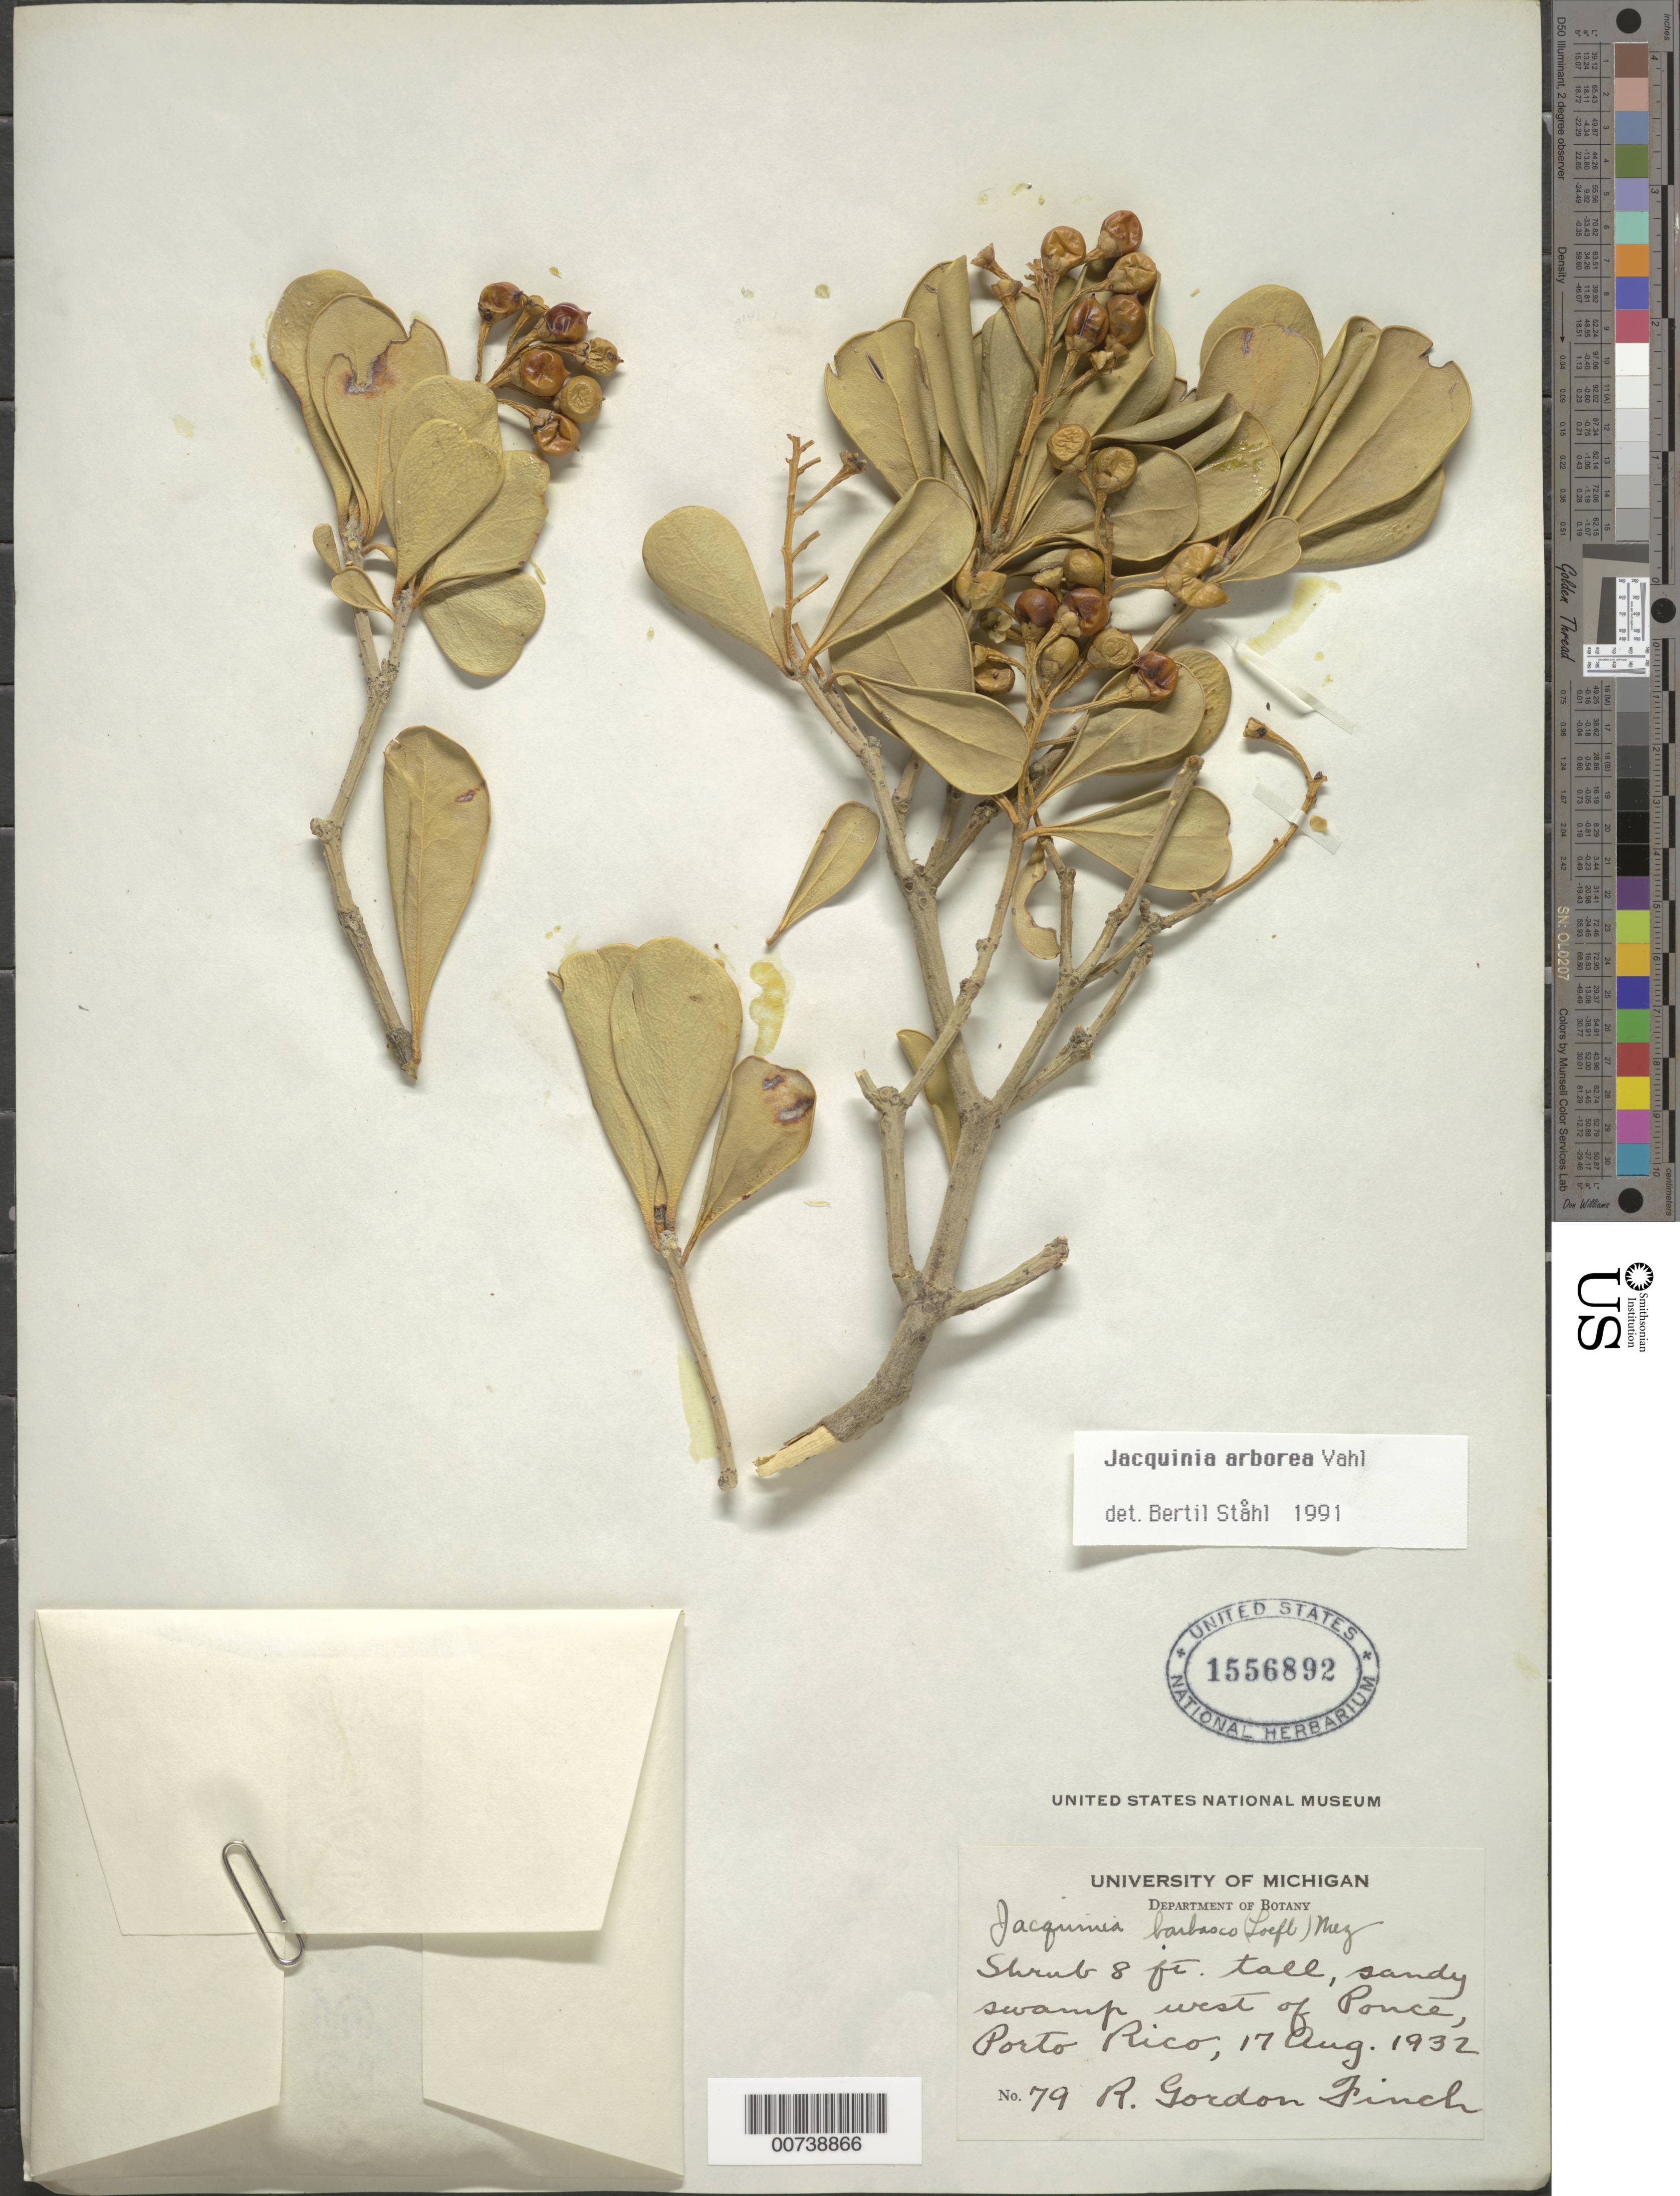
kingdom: Plantae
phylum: Tracheophyta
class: Magnoliopsida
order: Ericales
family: Primulaceae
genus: Jacquinia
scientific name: Jacquinia arborea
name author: Vahl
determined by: Ståhl, B.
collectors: R. Finch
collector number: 79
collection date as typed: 17 Aug 1932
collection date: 1932-08-17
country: Puerto Rico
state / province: Ponce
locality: West of Ponce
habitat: Sandy swamp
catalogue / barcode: US 1556892